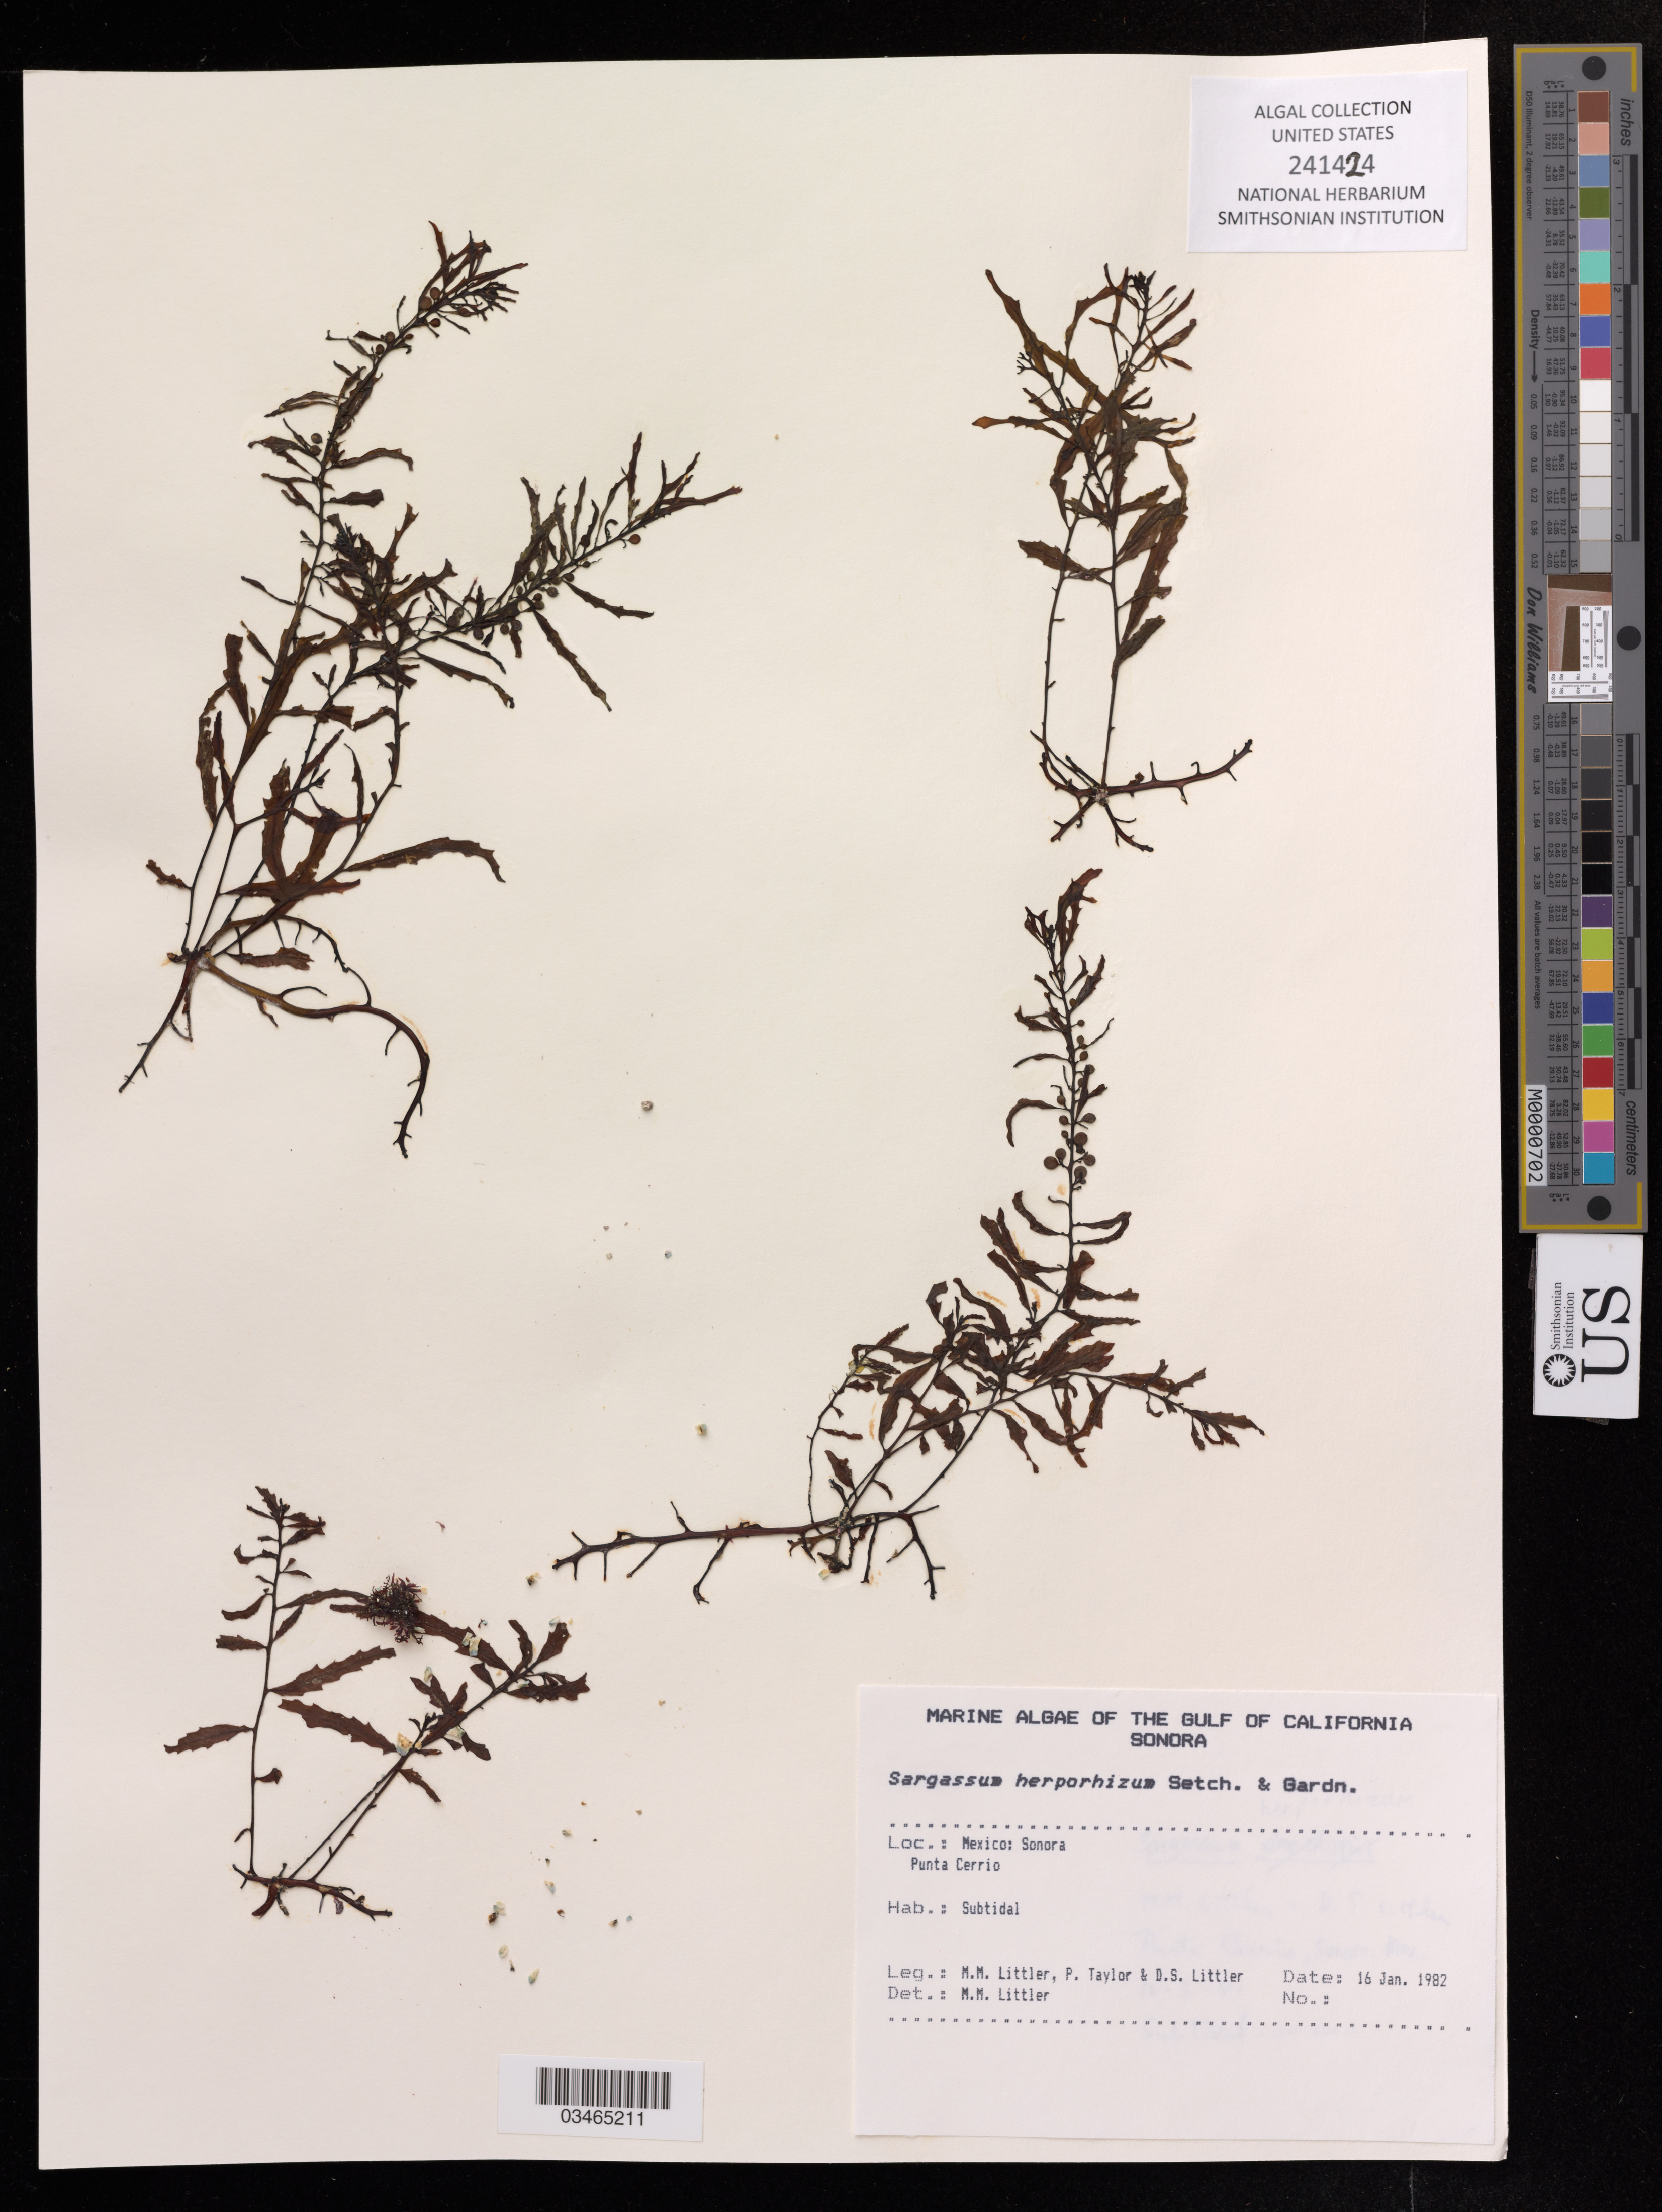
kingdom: Chromista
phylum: Ochrophyta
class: Phaeophyceae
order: Fucales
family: Sargassaceae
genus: Sargassum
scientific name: Sargassum herporhizum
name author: Setch. & N.L. Gardner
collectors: M. M. Littler, P. Taylor & D. S. Littler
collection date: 1982-01-16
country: Mexico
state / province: Sonora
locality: The Gulf of California, Punta Cerrio.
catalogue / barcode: US 241424